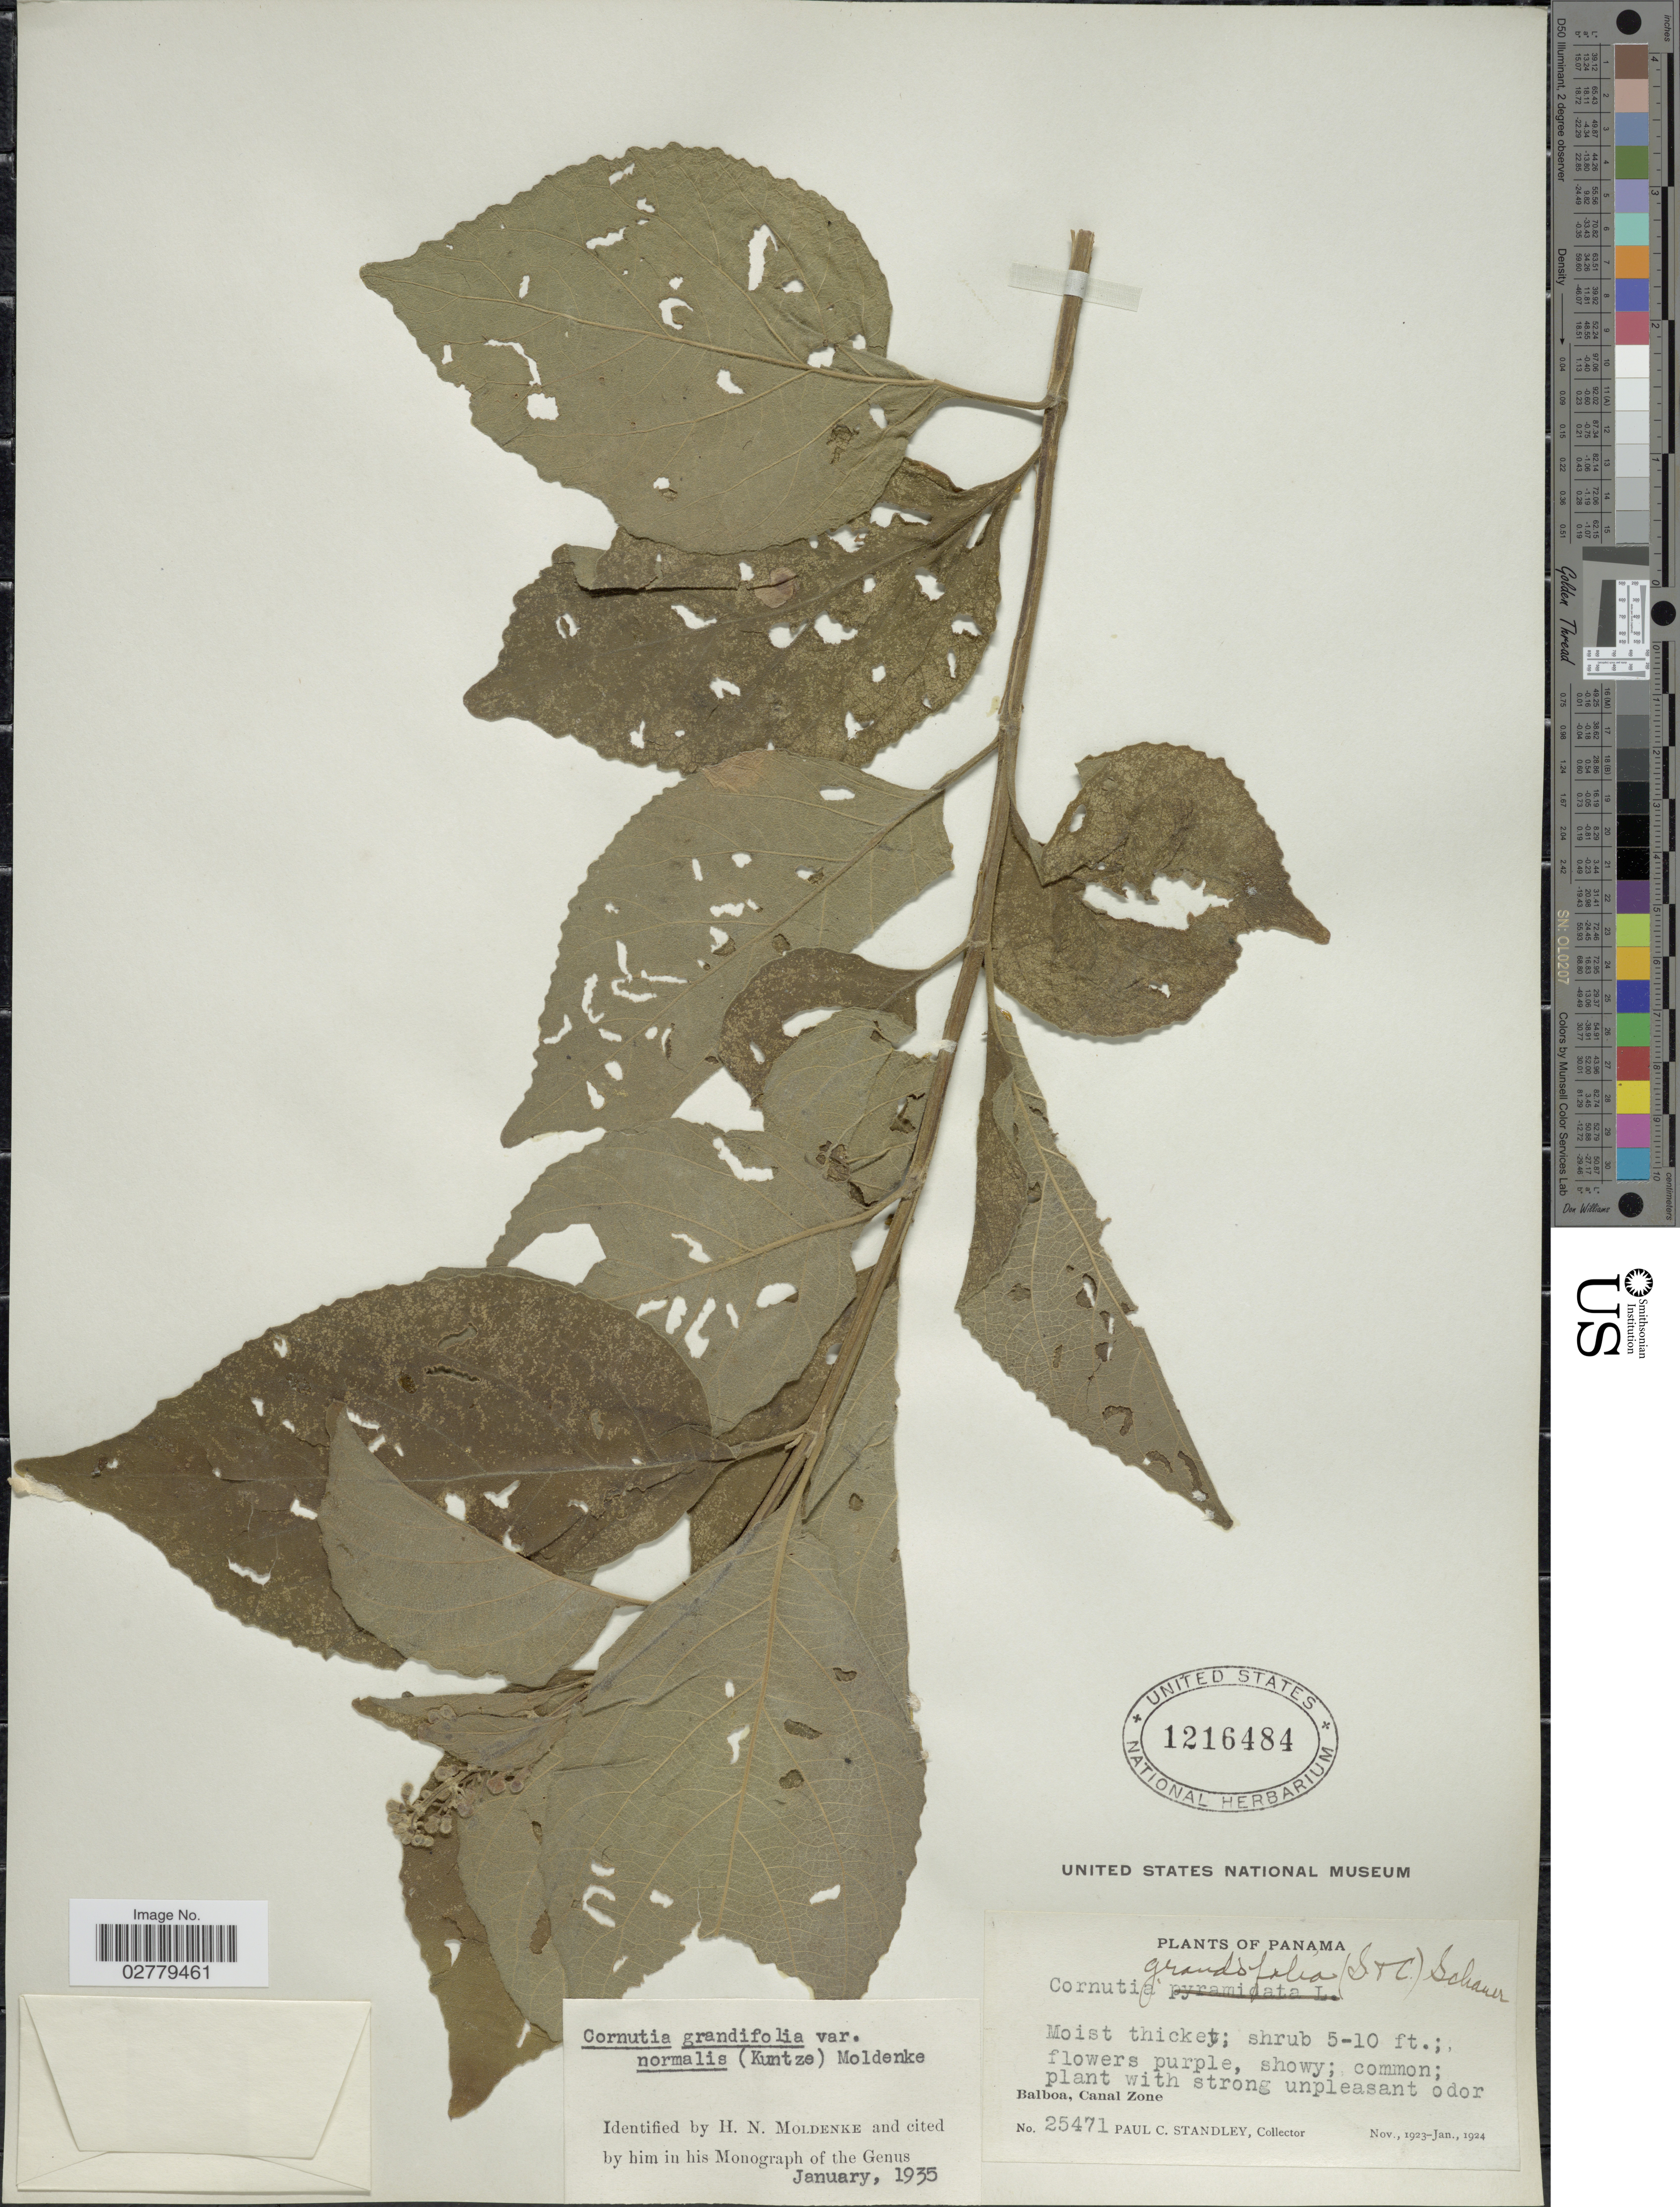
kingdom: Plantae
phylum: Tracheophyta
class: Magnoliopsida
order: Lamiales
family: Lamiaceae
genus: Cornutia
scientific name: Cornutia grandifolia var. normalis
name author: Moldenke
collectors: P. C. Standley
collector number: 25471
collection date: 1923-11/1924-01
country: Panama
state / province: Colón / Panamá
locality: Balboa, Canal Zone.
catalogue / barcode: US 1216484